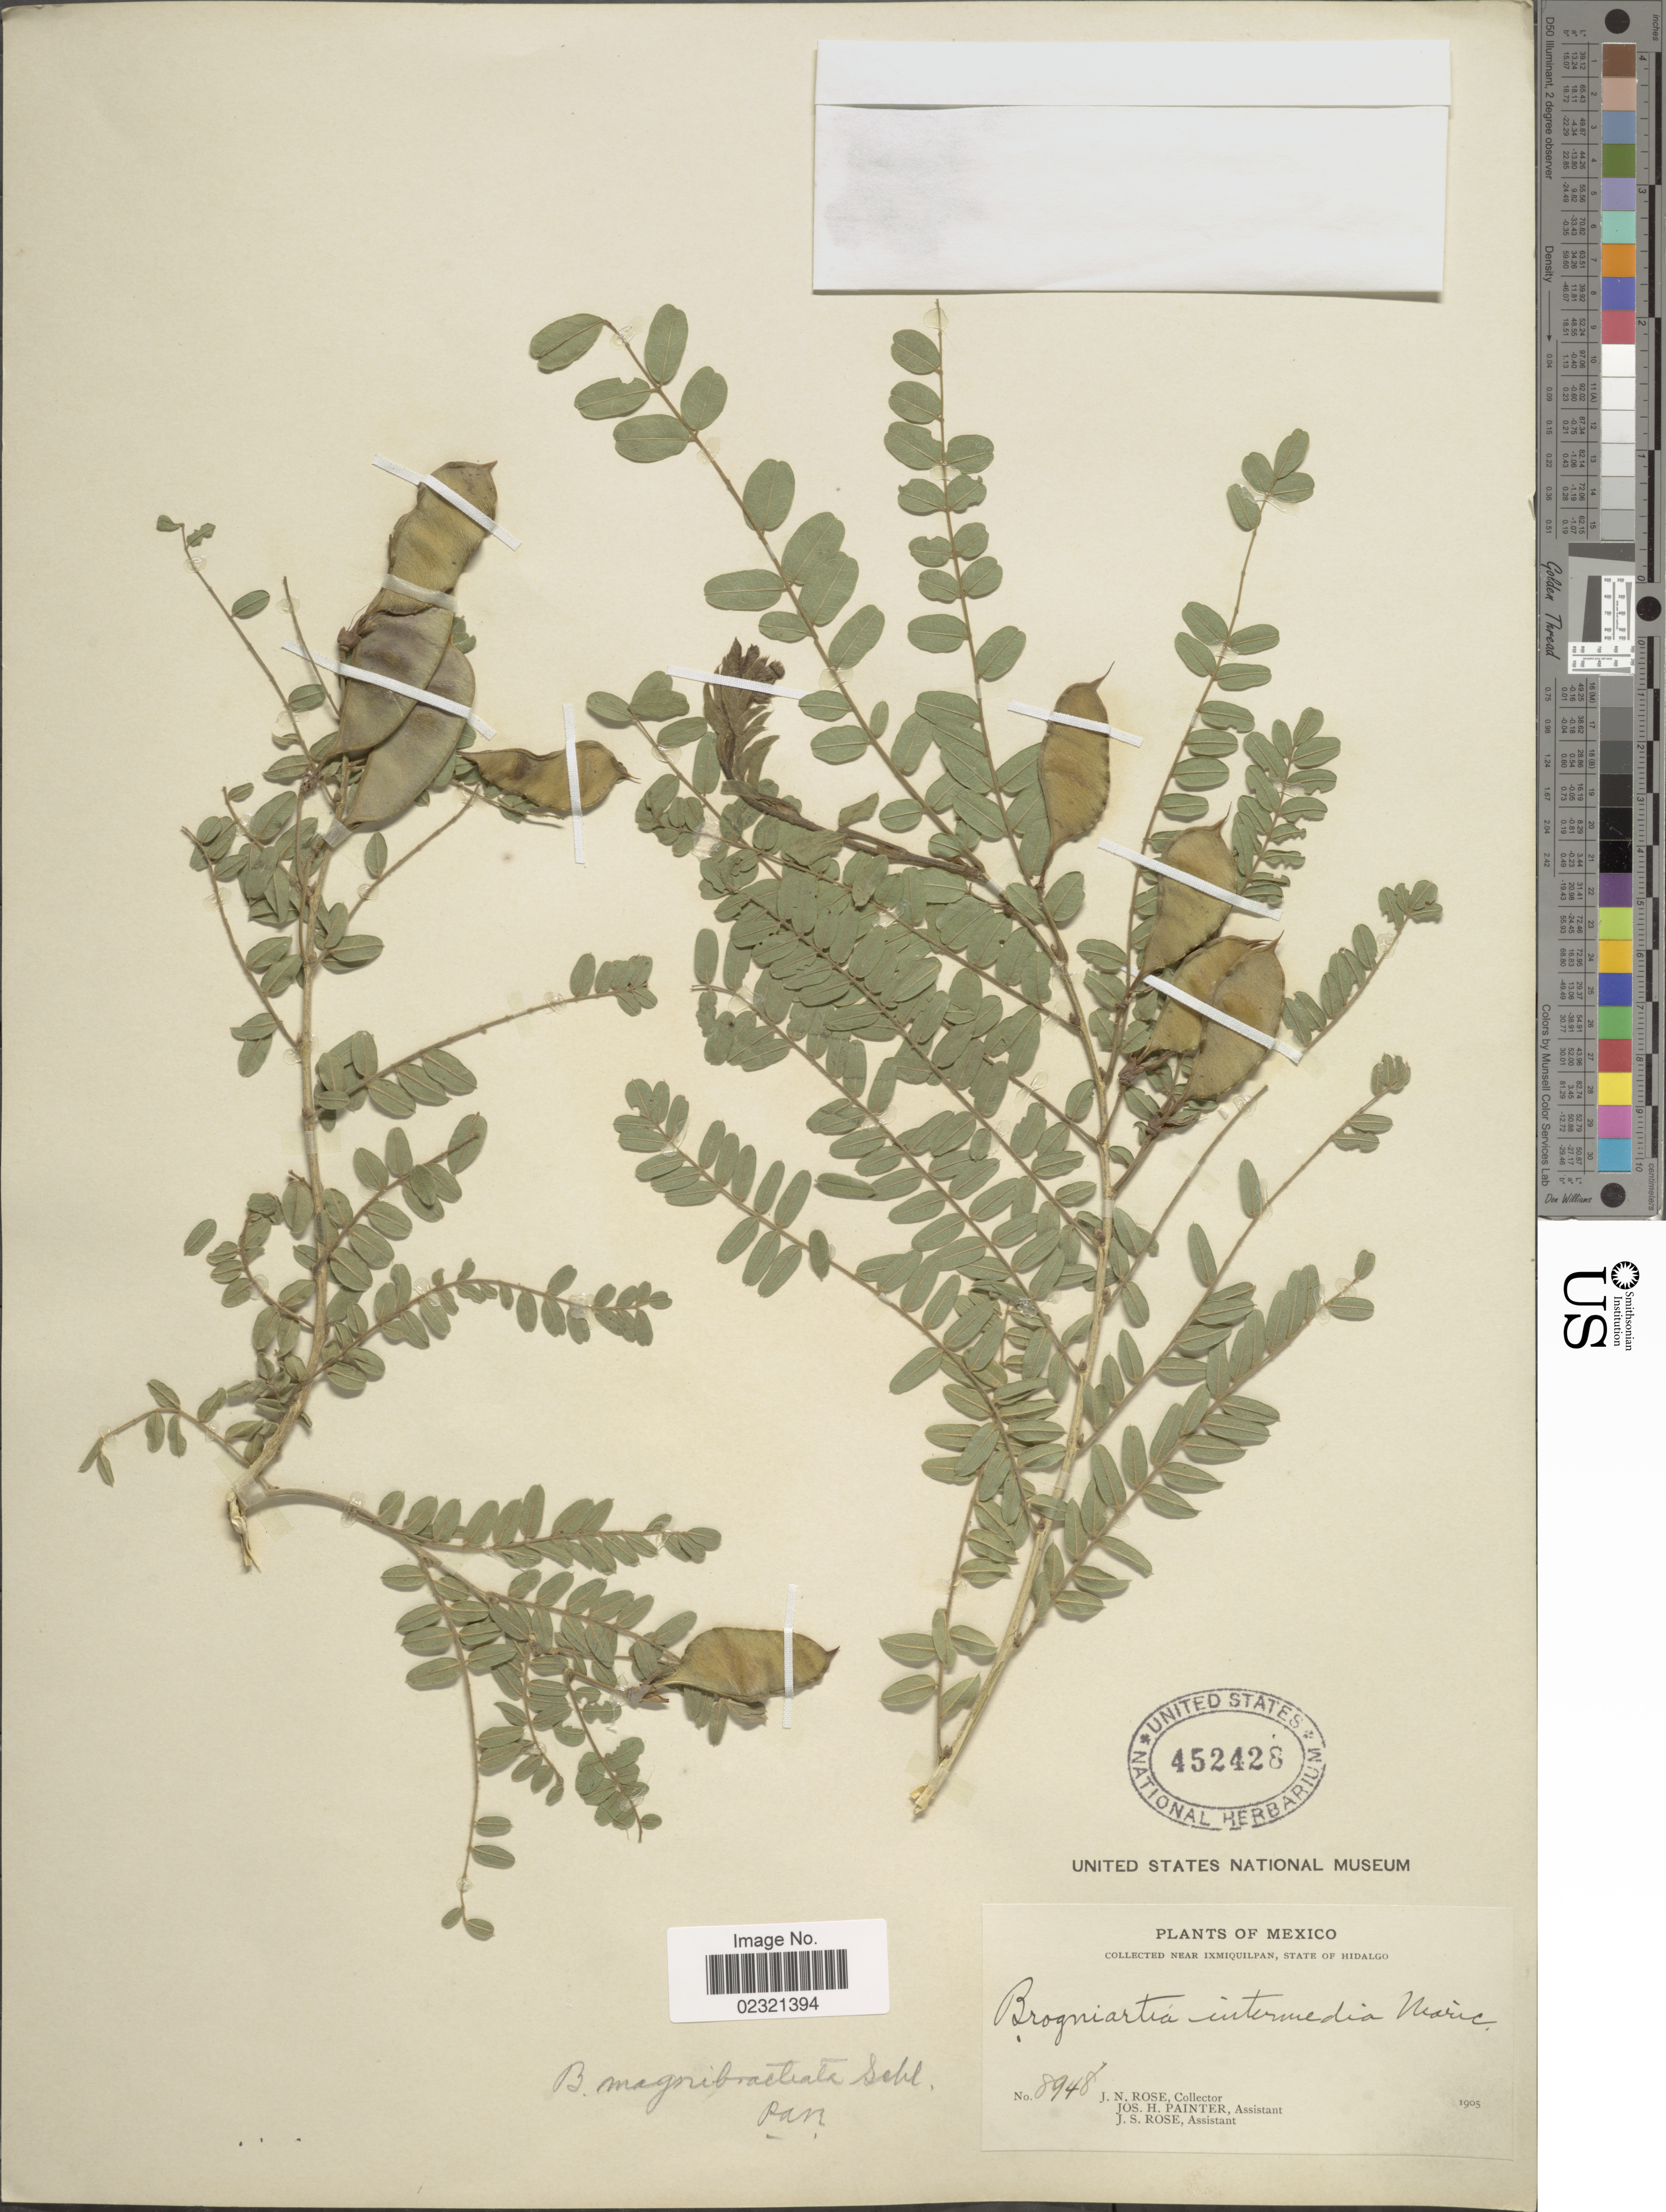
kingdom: Plantae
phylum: Tracheophyta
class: Magnoliopsida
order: Fabales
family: Fabaceae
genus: Brongniartia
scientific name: Brongniartia magnibracteata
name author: Schltdl.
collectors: J. N. Rose, J. H. Painter & J. S. Rose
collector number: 8948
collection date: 1905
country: Mexico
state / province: Hidalgo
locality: Near Ixmiquilpan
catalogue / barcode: US 452428